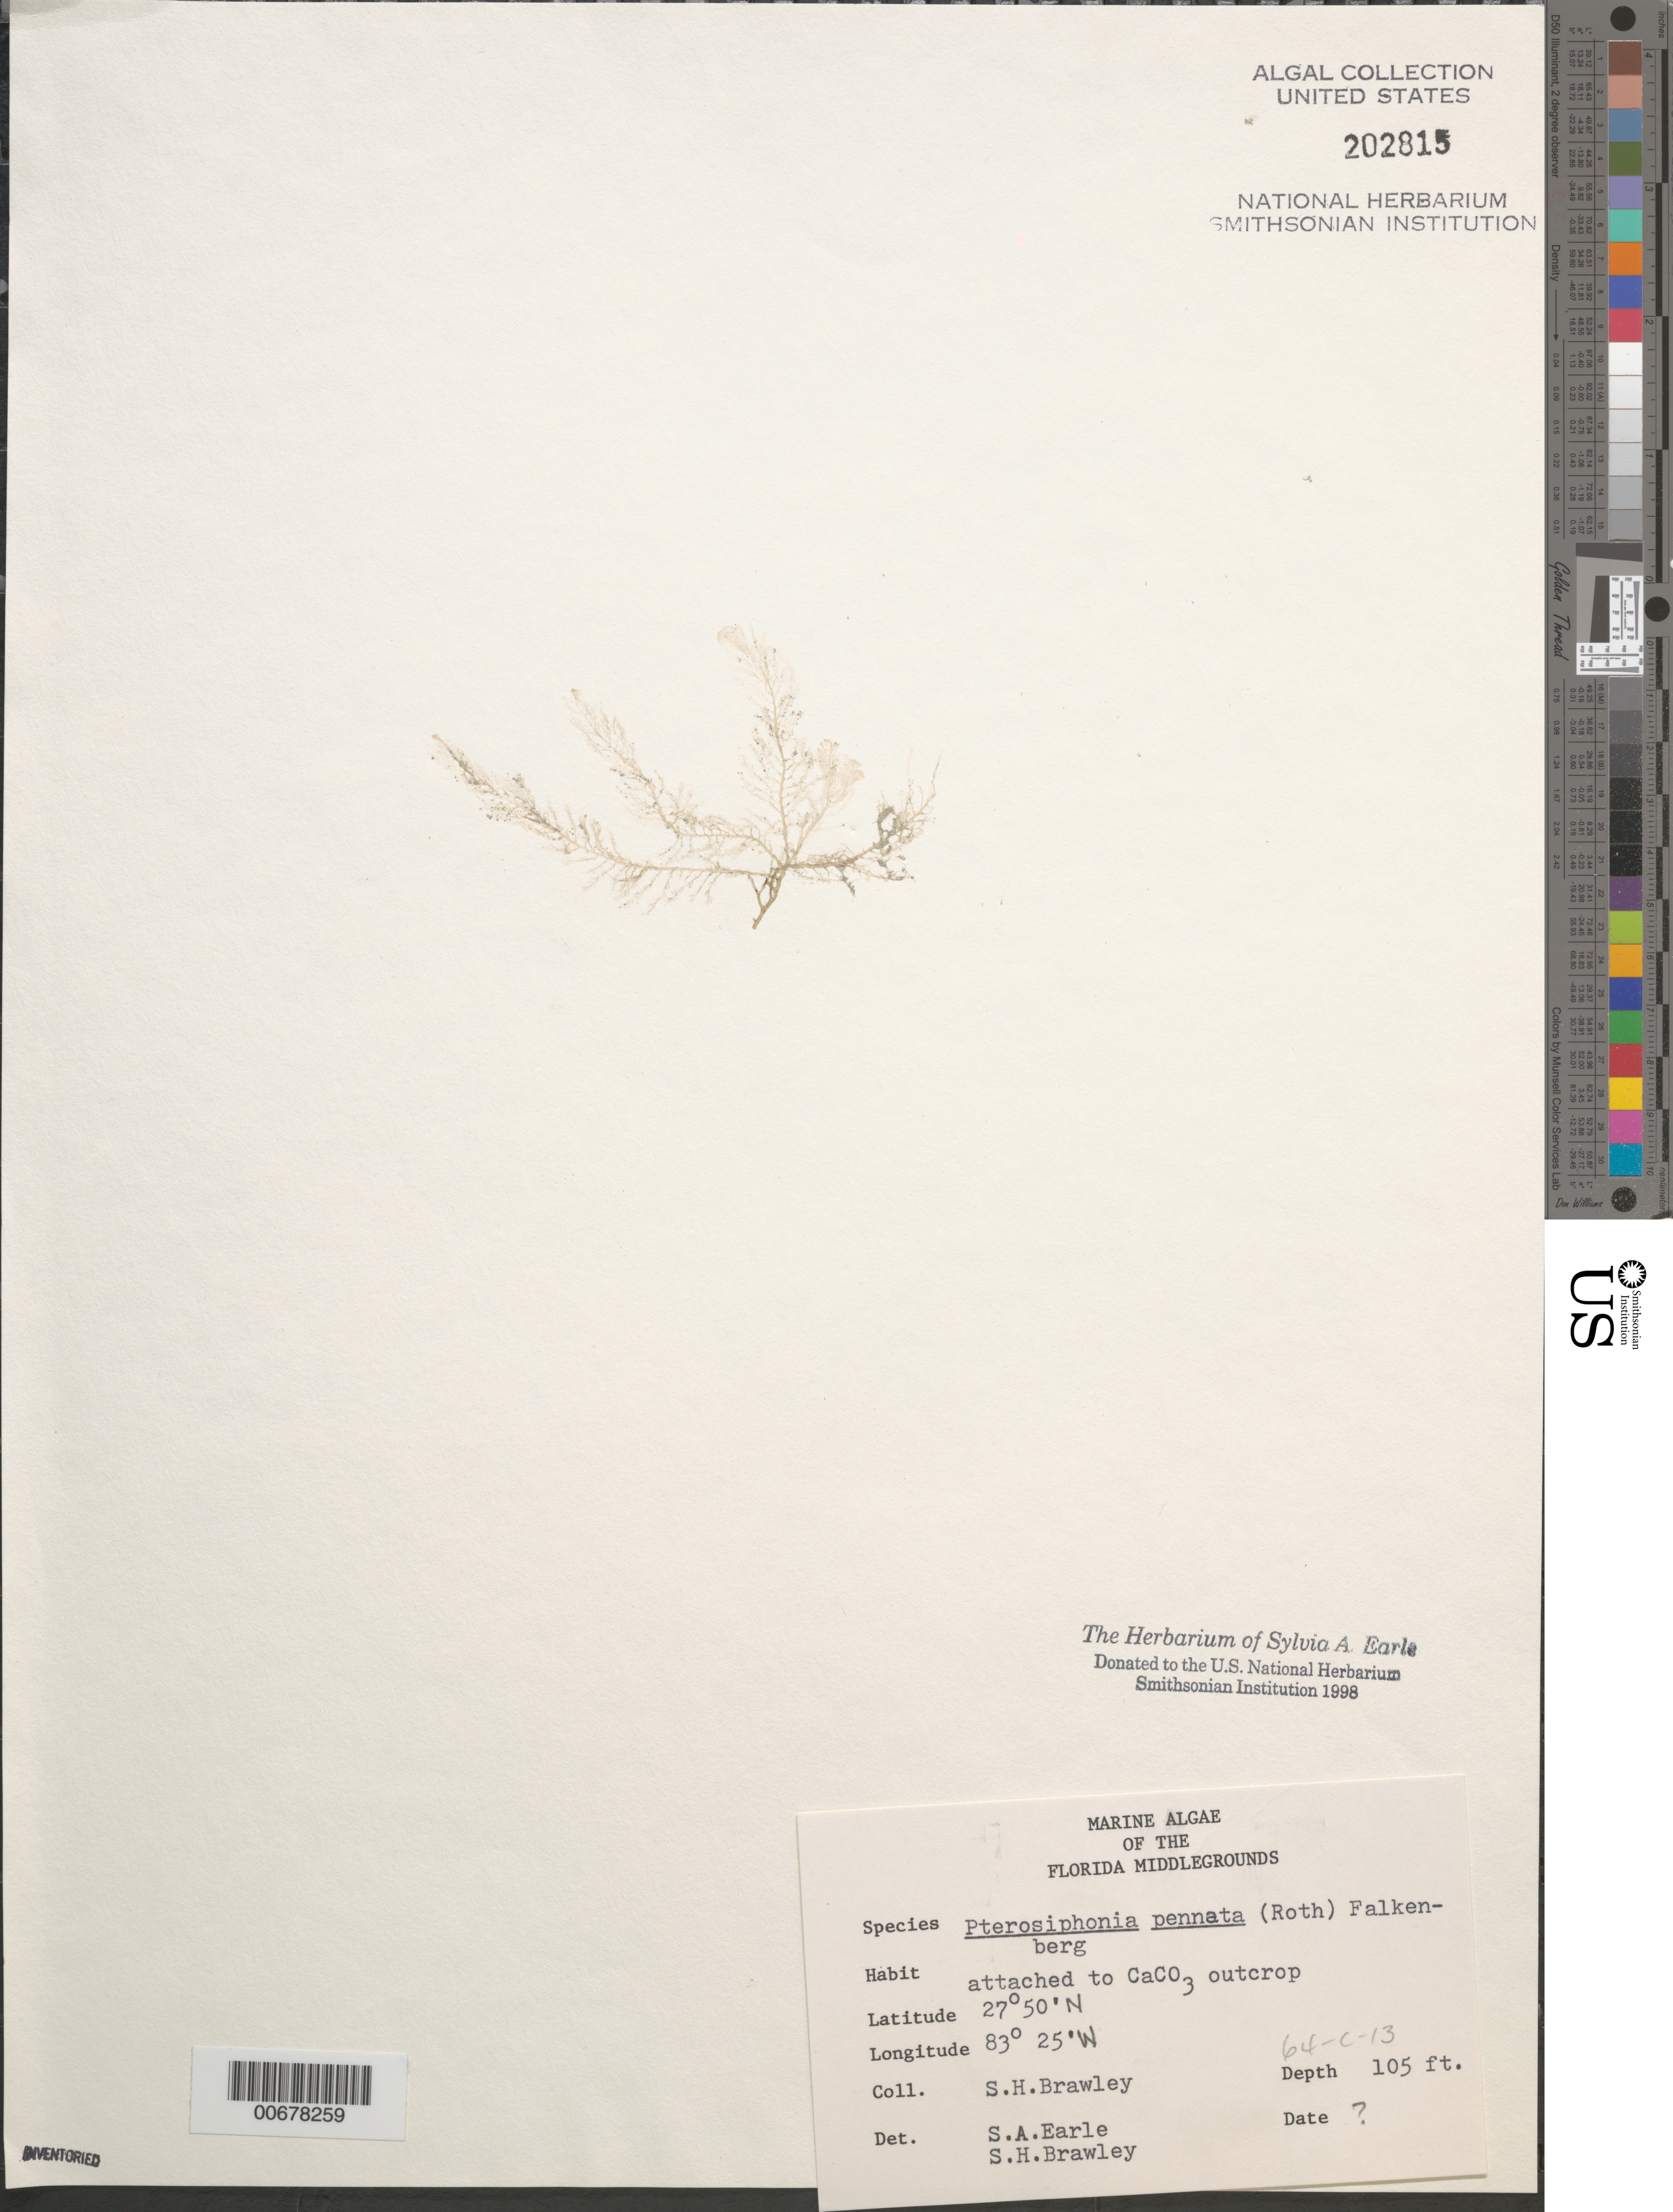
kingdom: Plantae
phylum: Rhodophyta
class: Florideophyceae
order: Ceramiales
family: Rhodomelaceae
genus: Xiphosiphonia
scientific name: Xiphosiphonia pennata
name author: (C. Agardh) Savoie & G.W. Saunders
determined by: Algae name updating Project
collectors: S. A. Earle & S. Brawley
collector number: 64-c-13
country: United States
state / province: Florida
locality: Florida Middle Grounds, Gulf of Mexico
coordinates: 27 50' N, 83 25' W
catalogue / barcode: US 202815